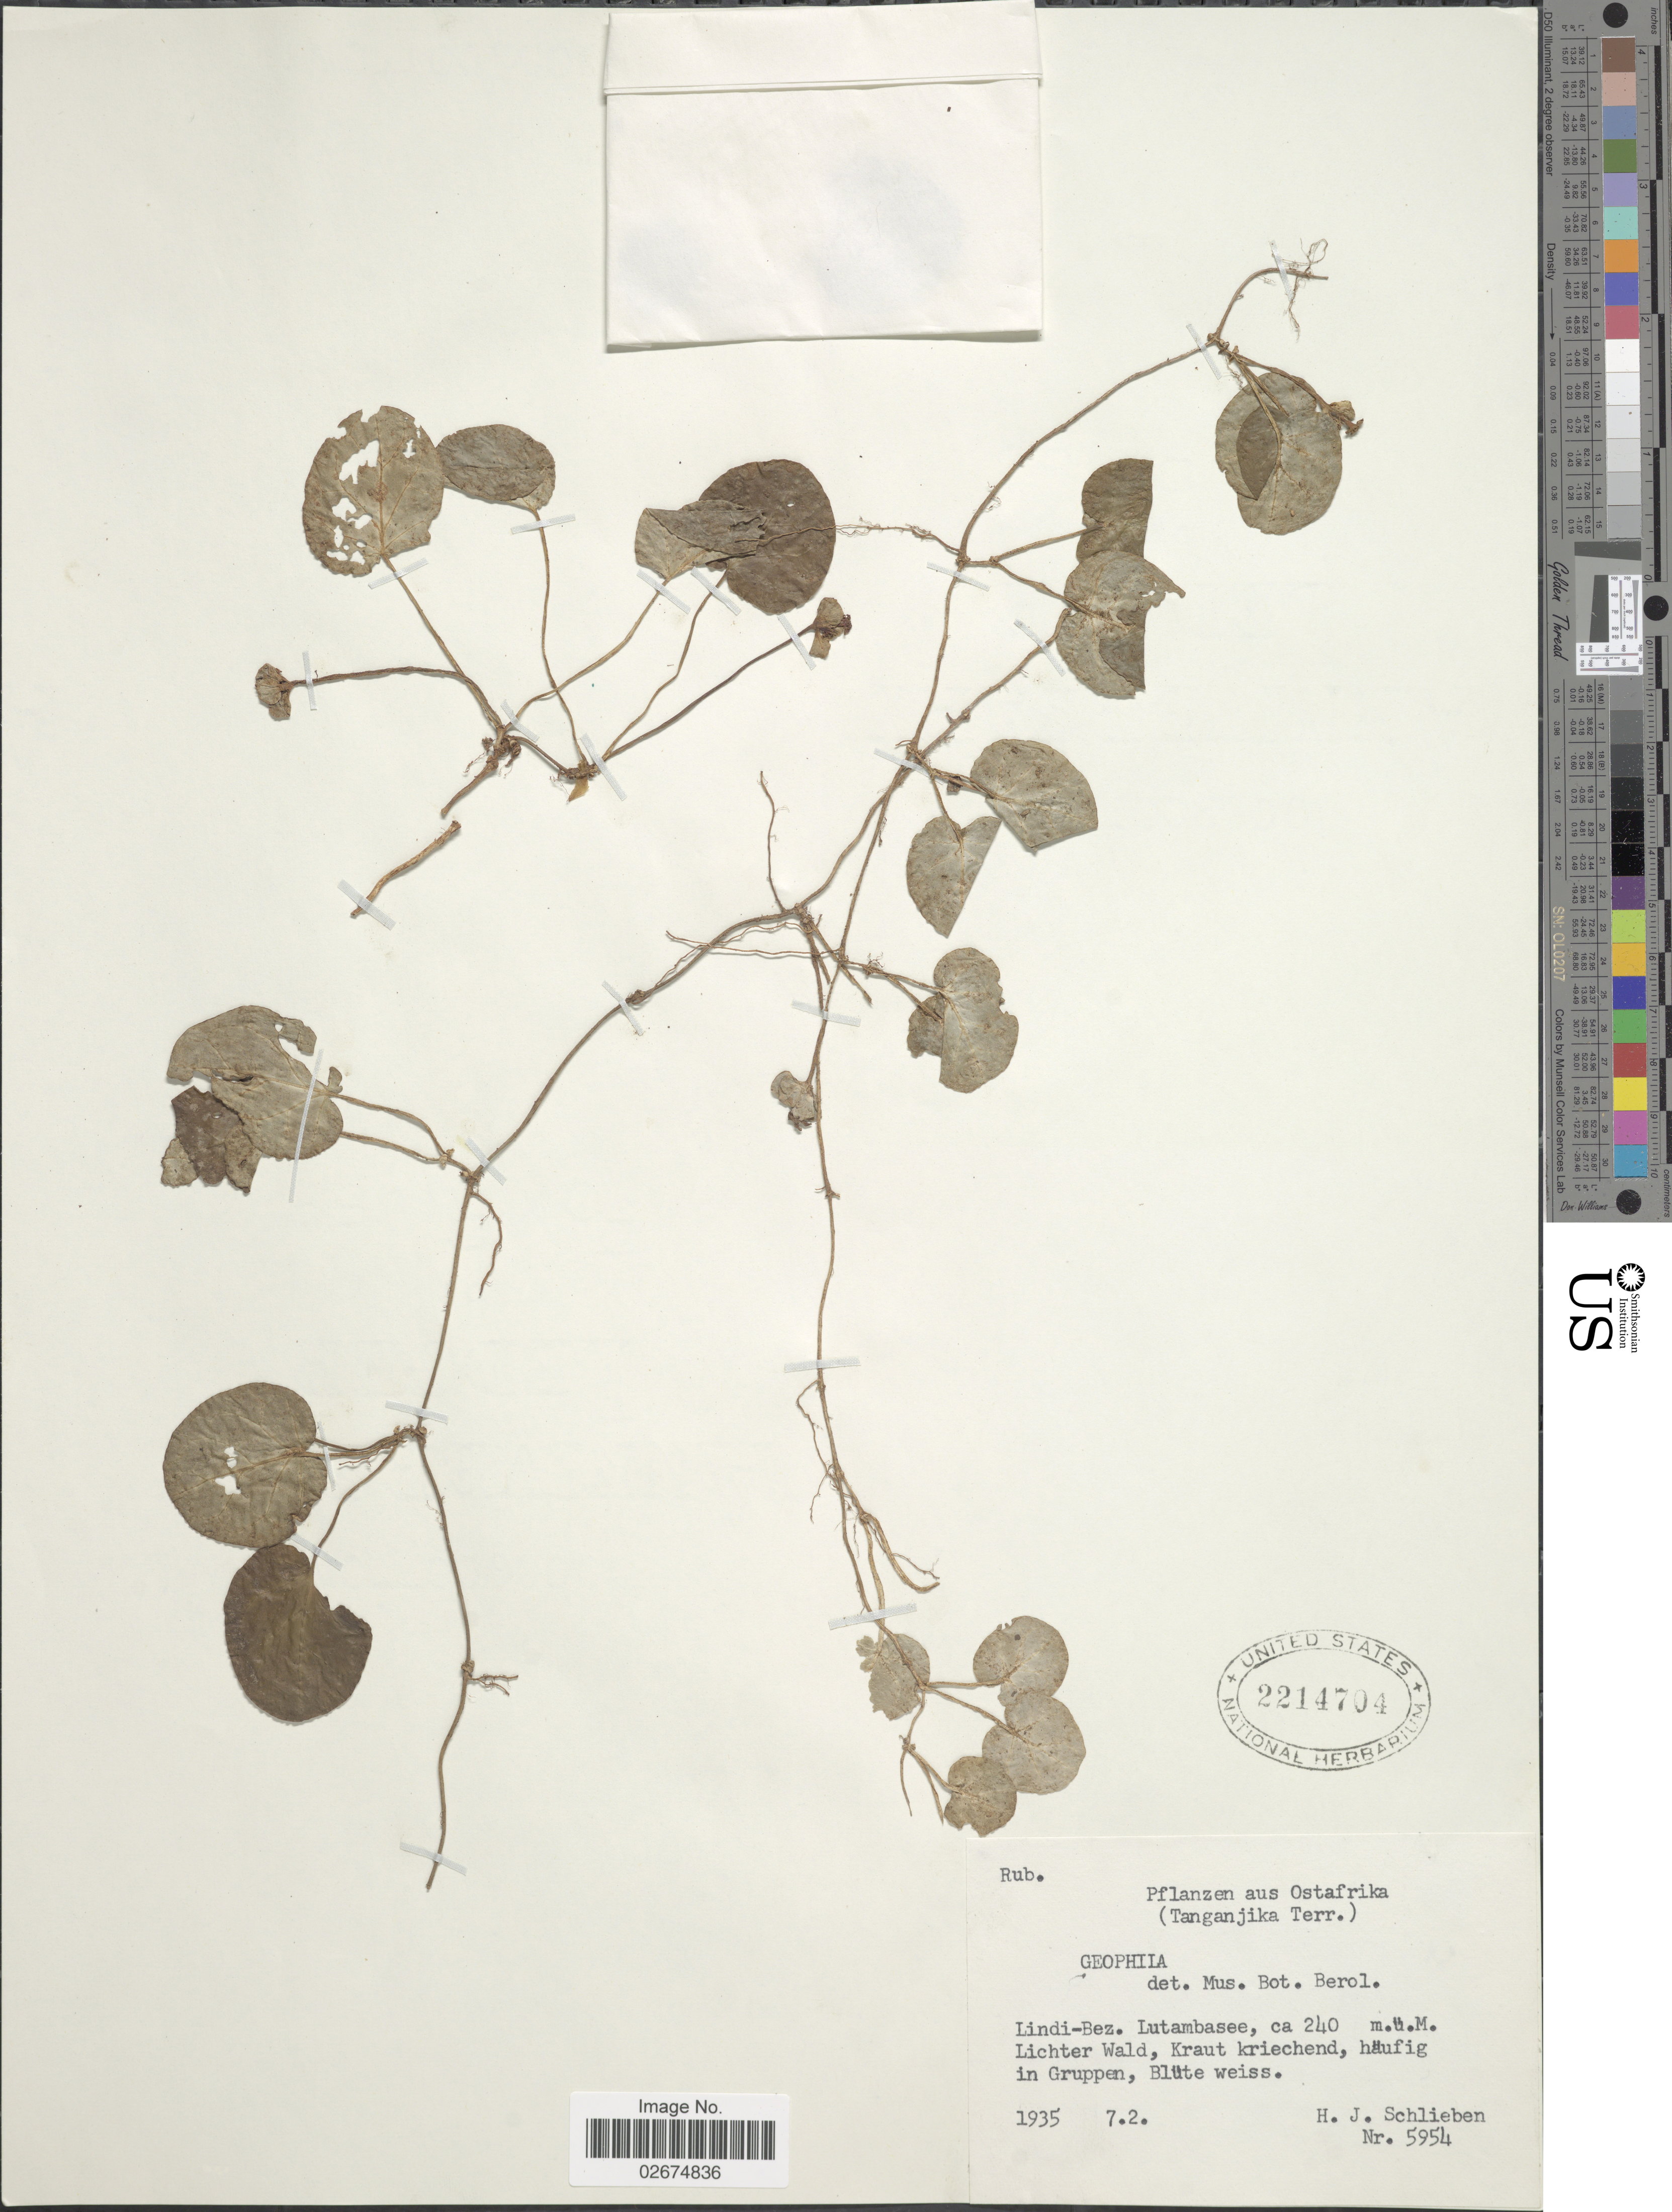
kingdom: Plantae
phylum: Tracheophyta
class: Magnoliopsida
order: Gentianales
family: Rubiaceae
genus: Geophila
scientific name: Geophila sp.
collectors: H. J. Schlieben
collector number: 5954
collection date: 1935-02-07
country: Tanzania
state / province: Lindi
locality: Ostafrika (Tanganjika Terr.) Lindi-Bez. Lutambasee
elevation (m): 240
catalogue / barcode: US 2214704